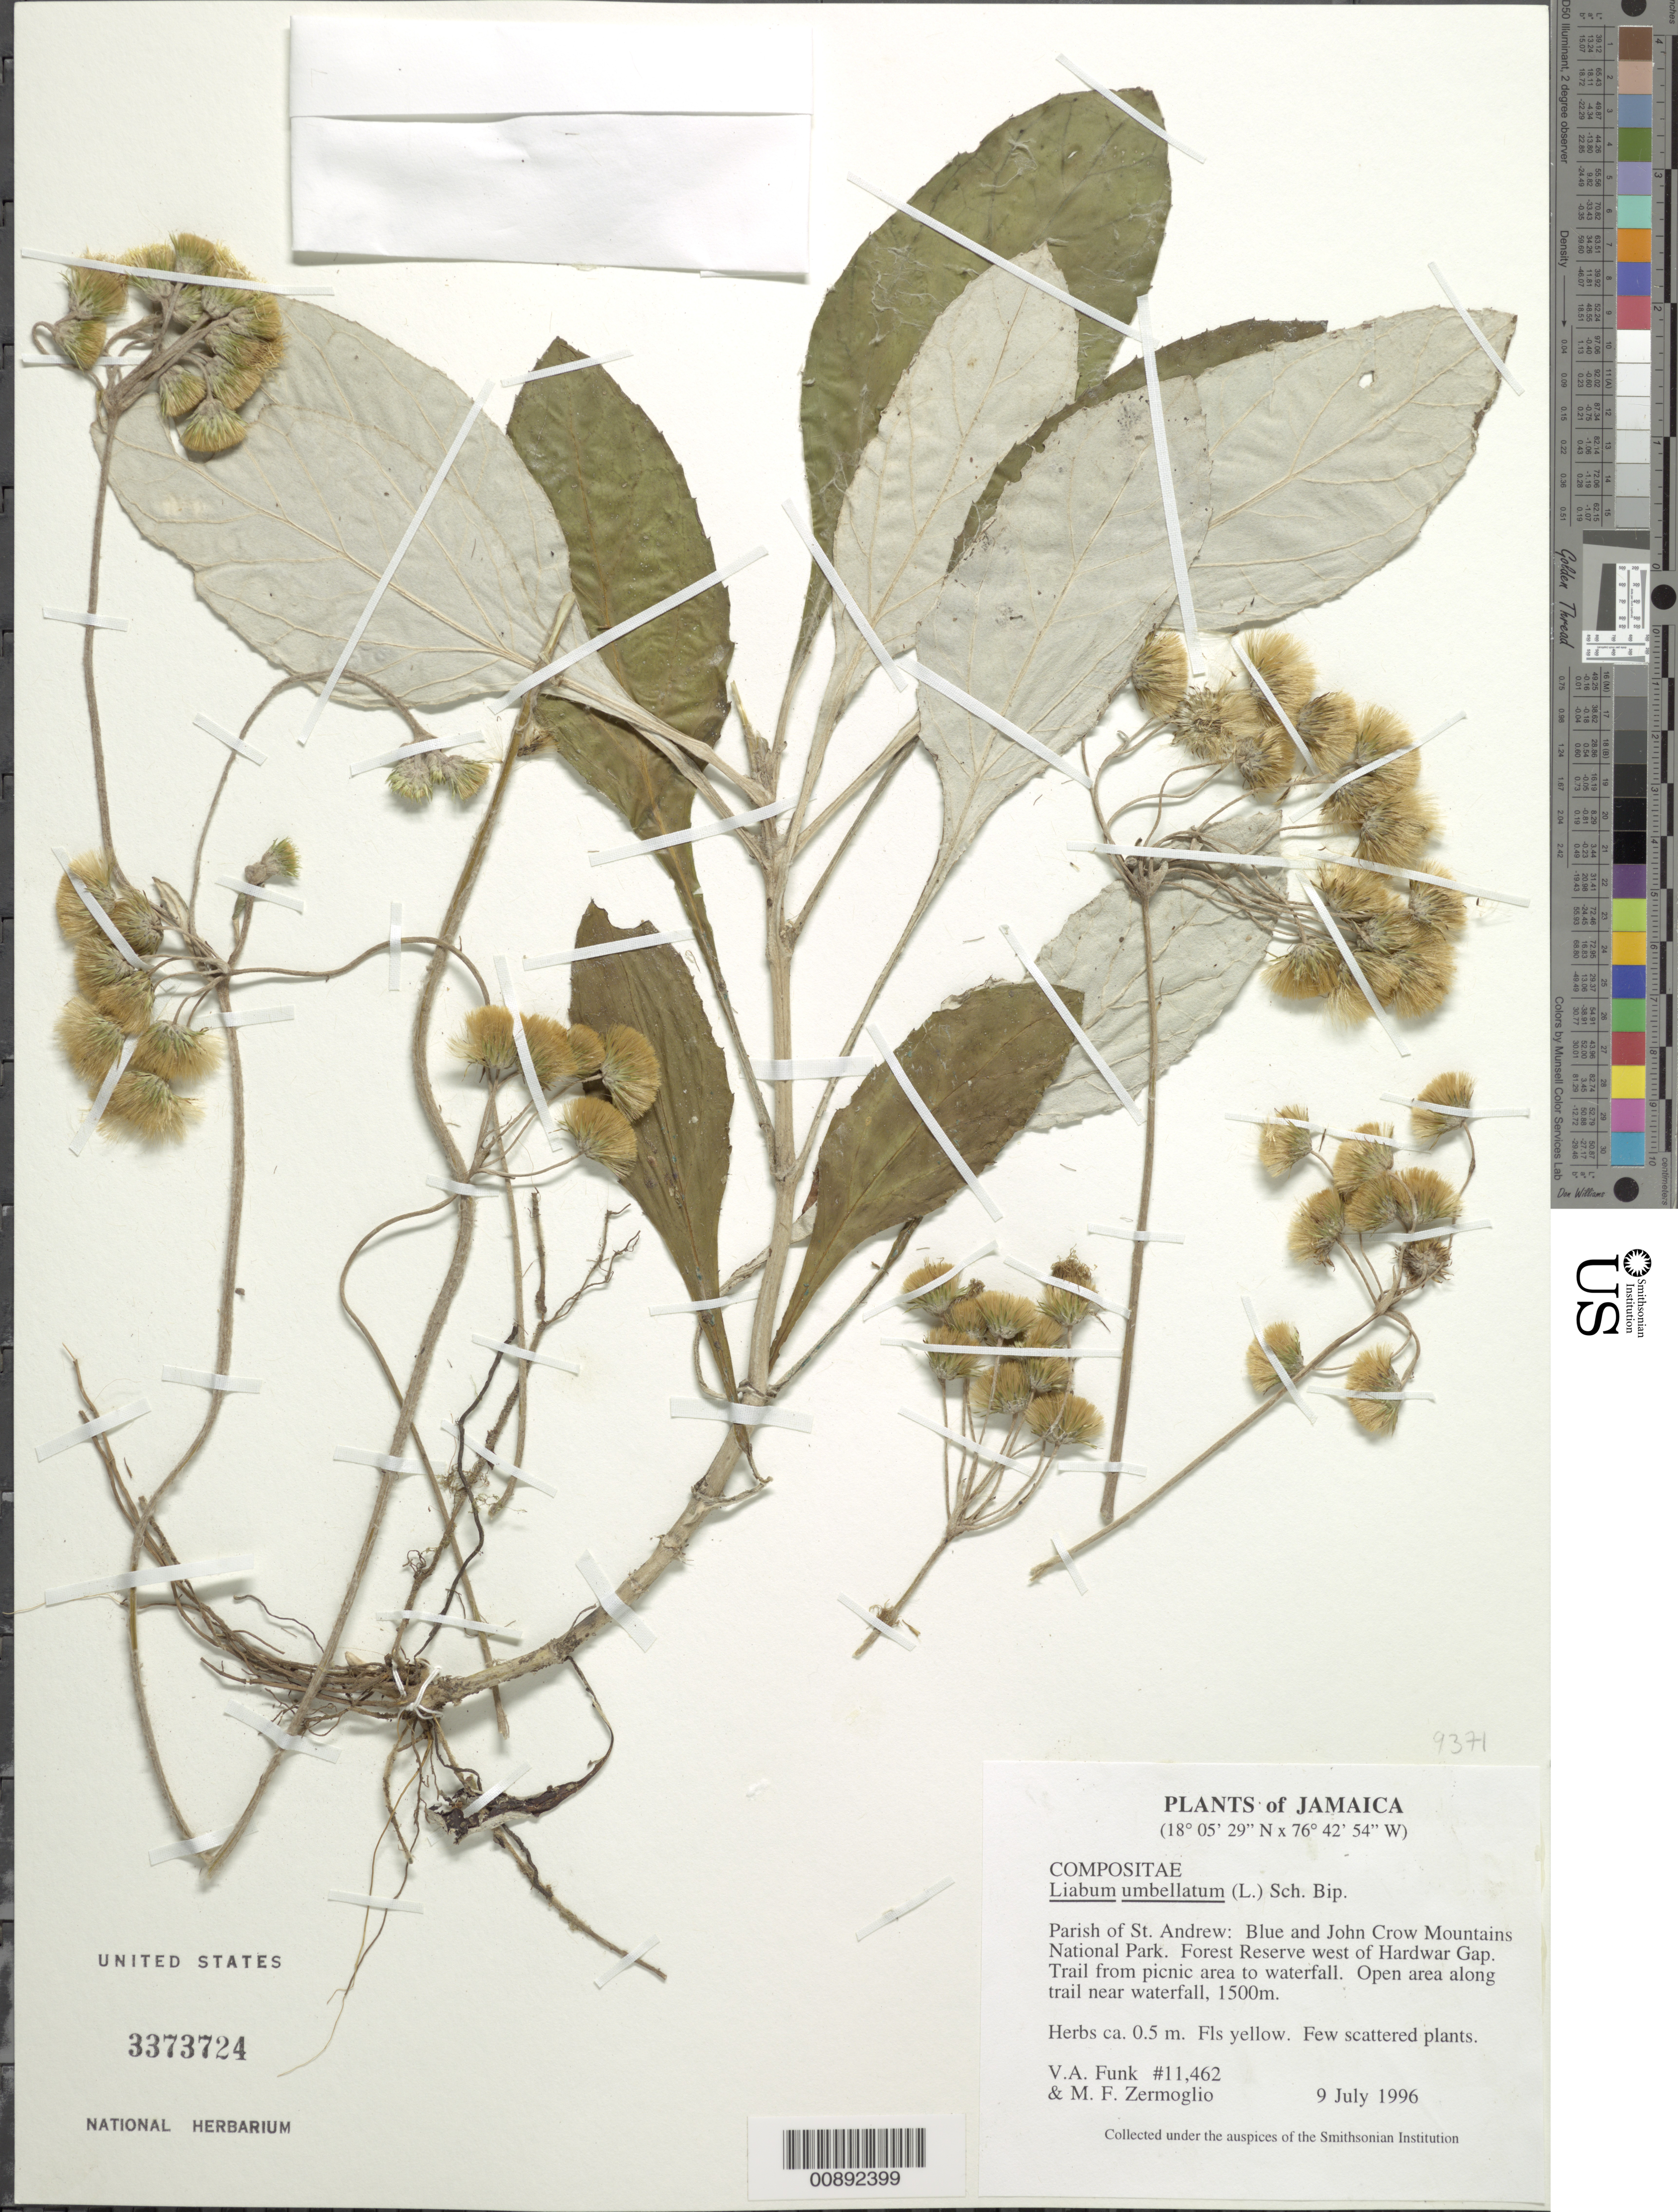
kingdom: Plantae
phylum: Tracheophyta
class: Magnoliopsida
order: Asterales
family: Asteraceae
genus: Liabum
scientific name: Liabum umbellatum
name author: (L.) Sch. Bip.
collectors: V. Funk & M. Zermoglio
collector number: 11462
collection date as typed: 9 July 1996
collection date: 1996-07-09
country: Jamaica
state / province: Saint Andrew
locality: Blue and John Crow Mountains National Park. Forest reserve W of Hardwar gap. Trail from picnic area to waterfall.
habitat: Open area in forest along small river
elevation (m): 1500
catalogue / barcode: US 3373724